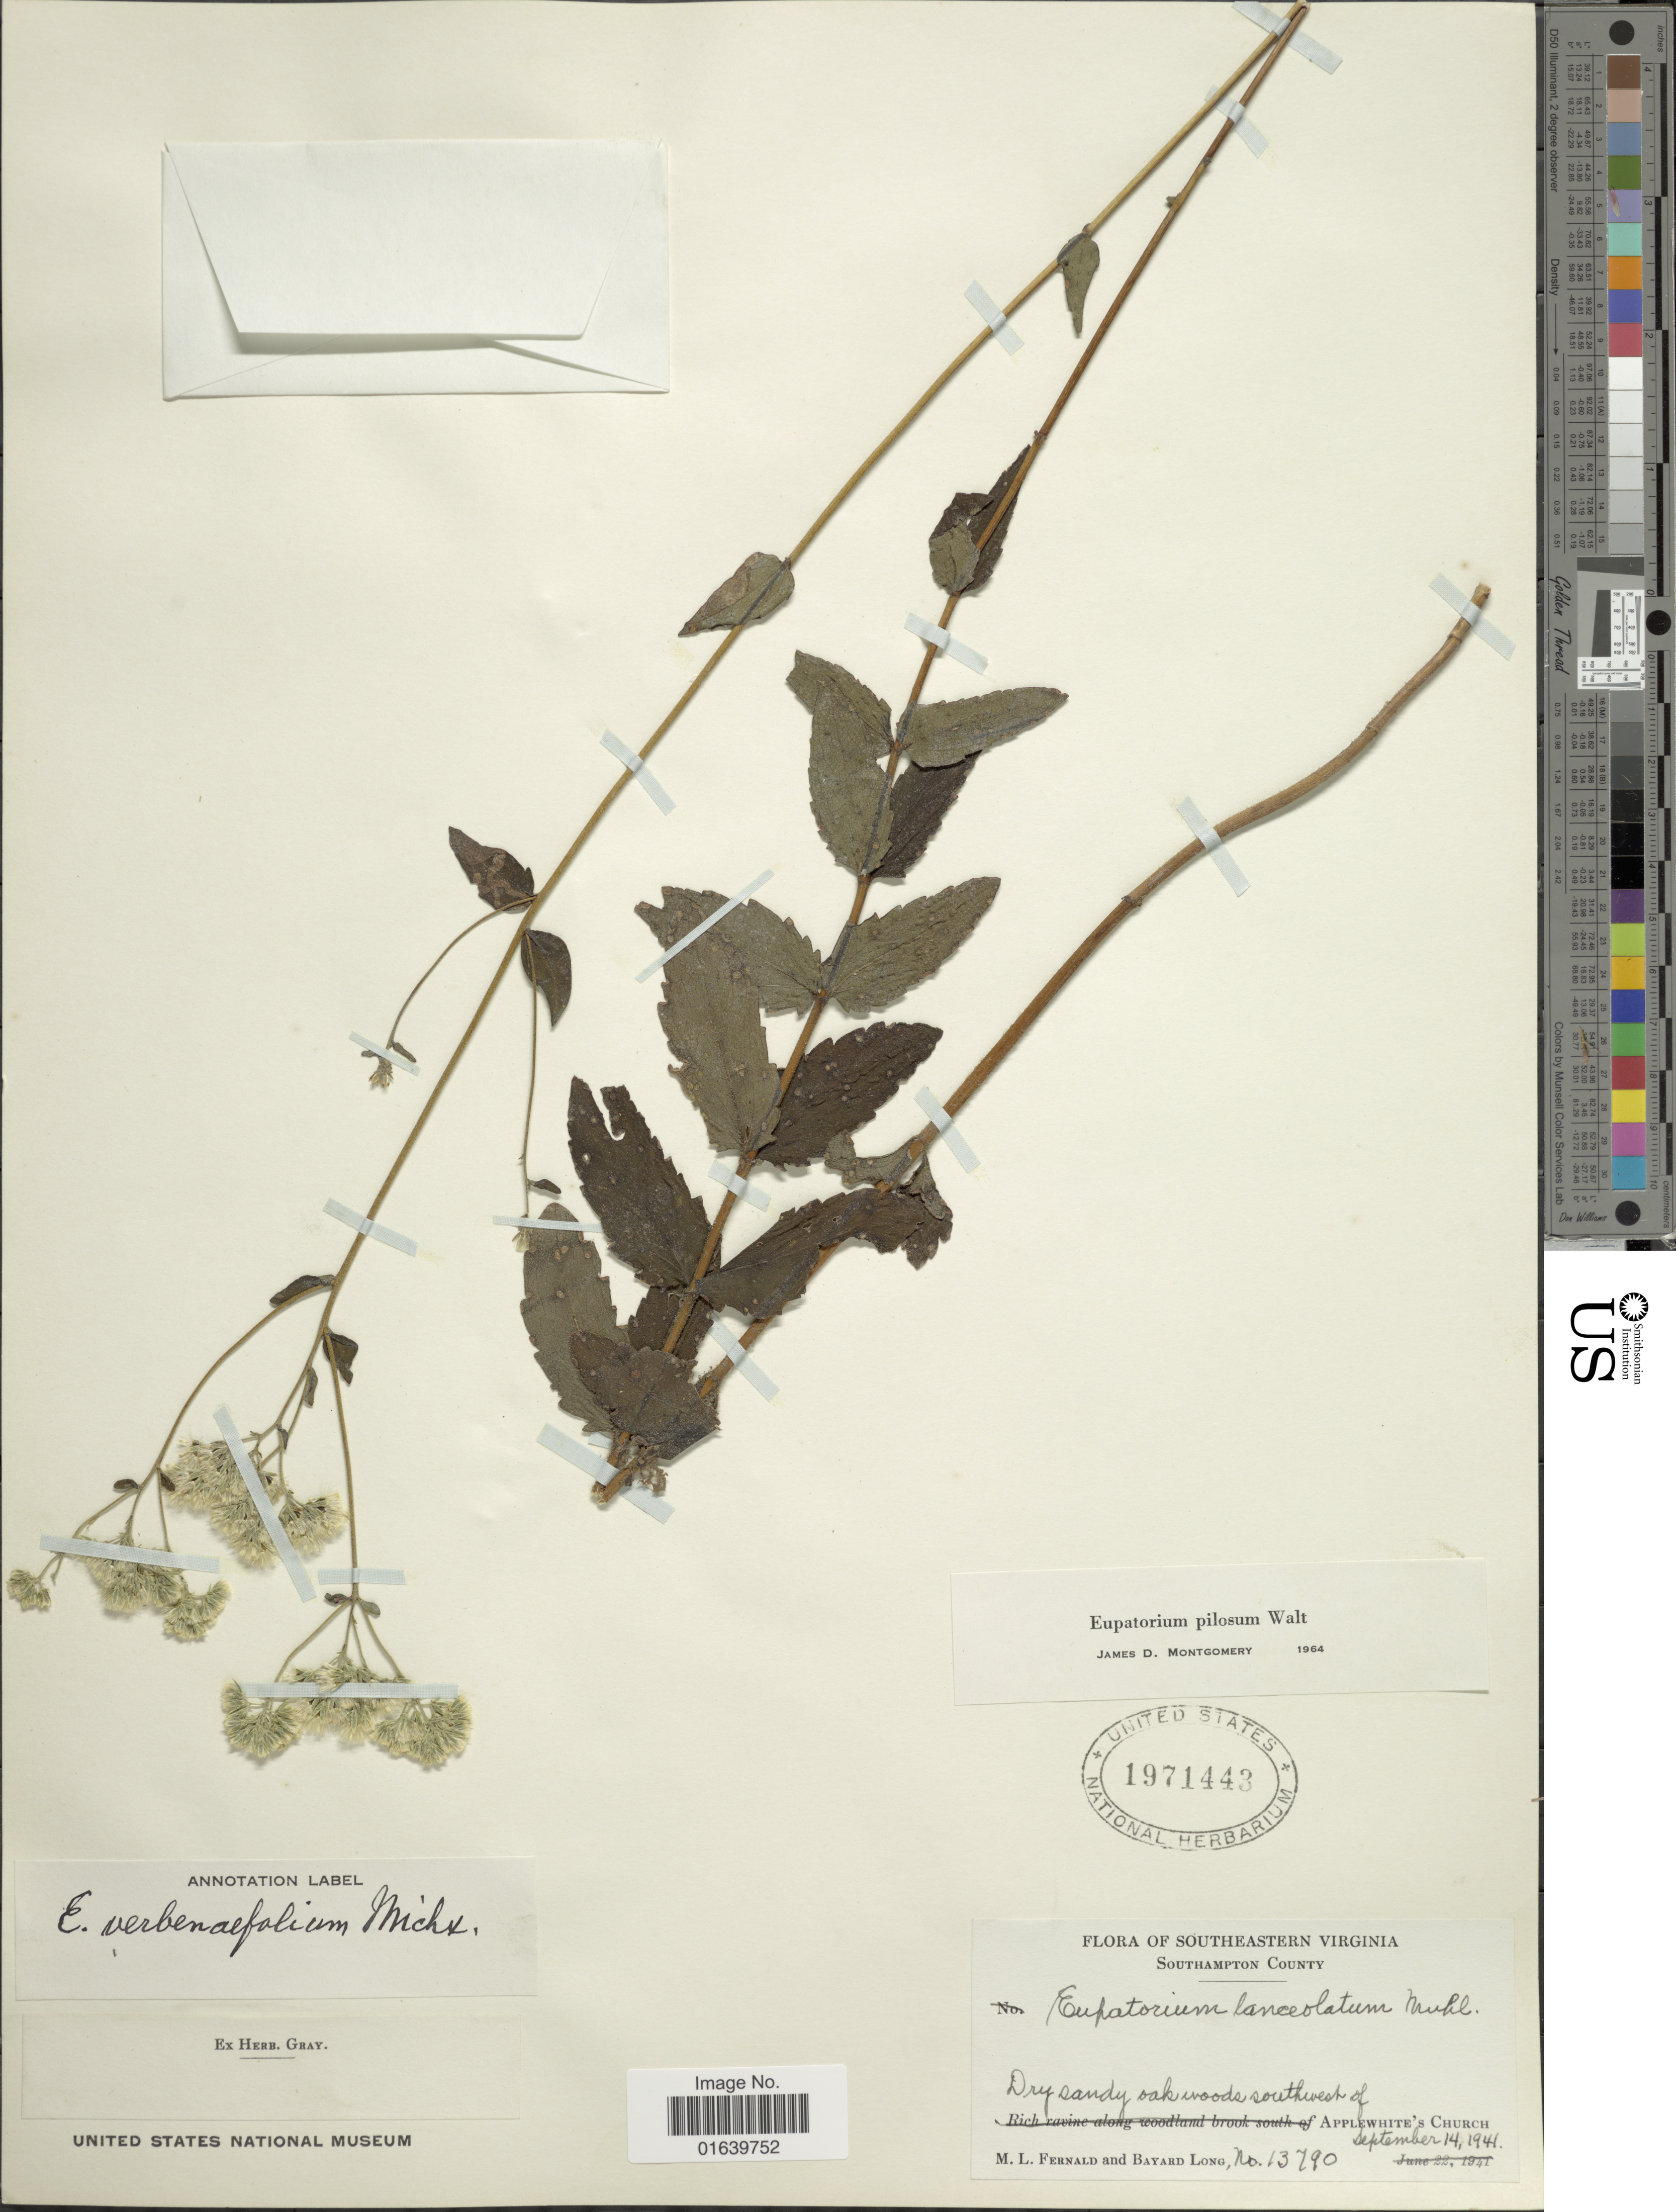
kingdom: Plantae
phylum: Tracheophyta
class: Magnoliopsida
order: Asterales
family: Asteraceae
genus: Eupatorium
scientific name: Eupatorium pilosum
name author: Walter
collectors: M. L. Fernald & B. Long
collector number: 13790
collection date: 1941-09-14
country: United States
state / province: Virginia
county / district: Southampton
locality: Southeastern Virginia, southwest of Applewhite's Church. Southampton County.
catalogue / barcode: US 1971443